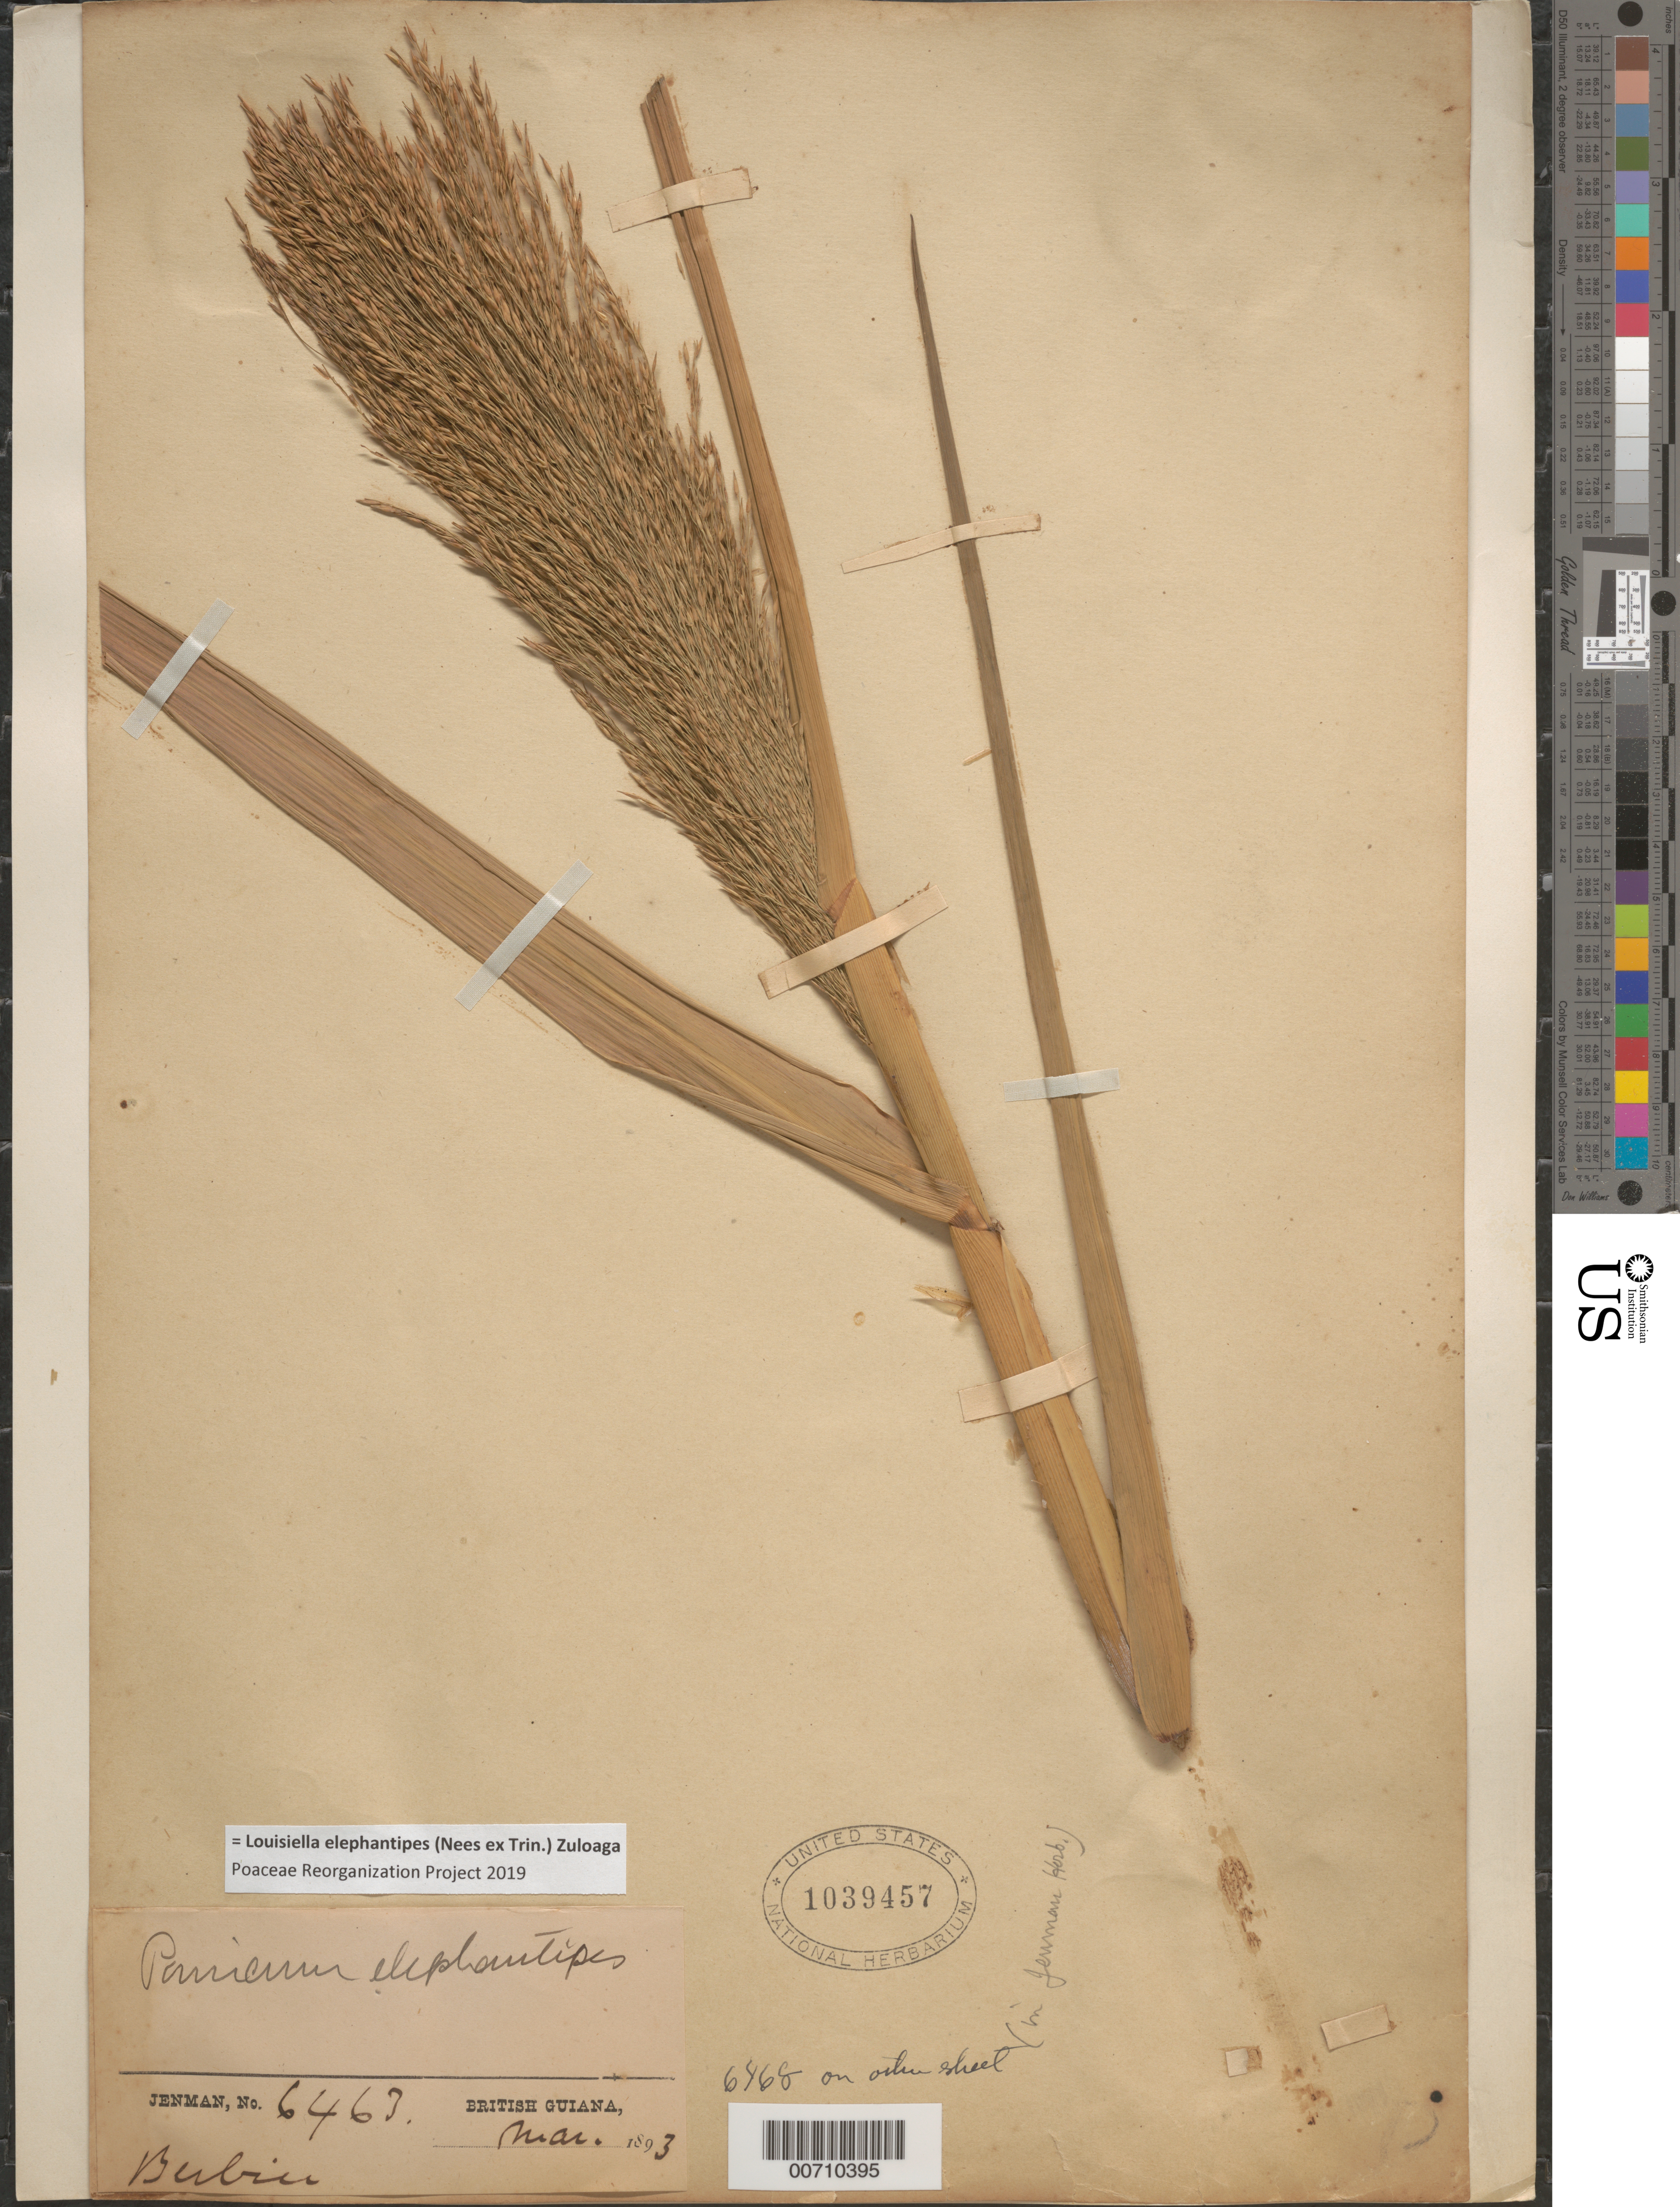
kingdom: Plantae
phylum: Tracheophyta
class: Liliopsida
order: Poales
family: Poaceae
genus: Louisiella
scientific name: Louisiella elephantipes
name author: (Nees ex Trin.) Zuloaga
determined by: Poaceae Reorganization Project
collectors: G. S. Jenman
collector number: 6463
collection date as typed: March 1893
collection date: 1893-03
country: Guyana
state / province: Mahaica-Berbice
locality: Berbice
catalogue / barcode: US 1039457